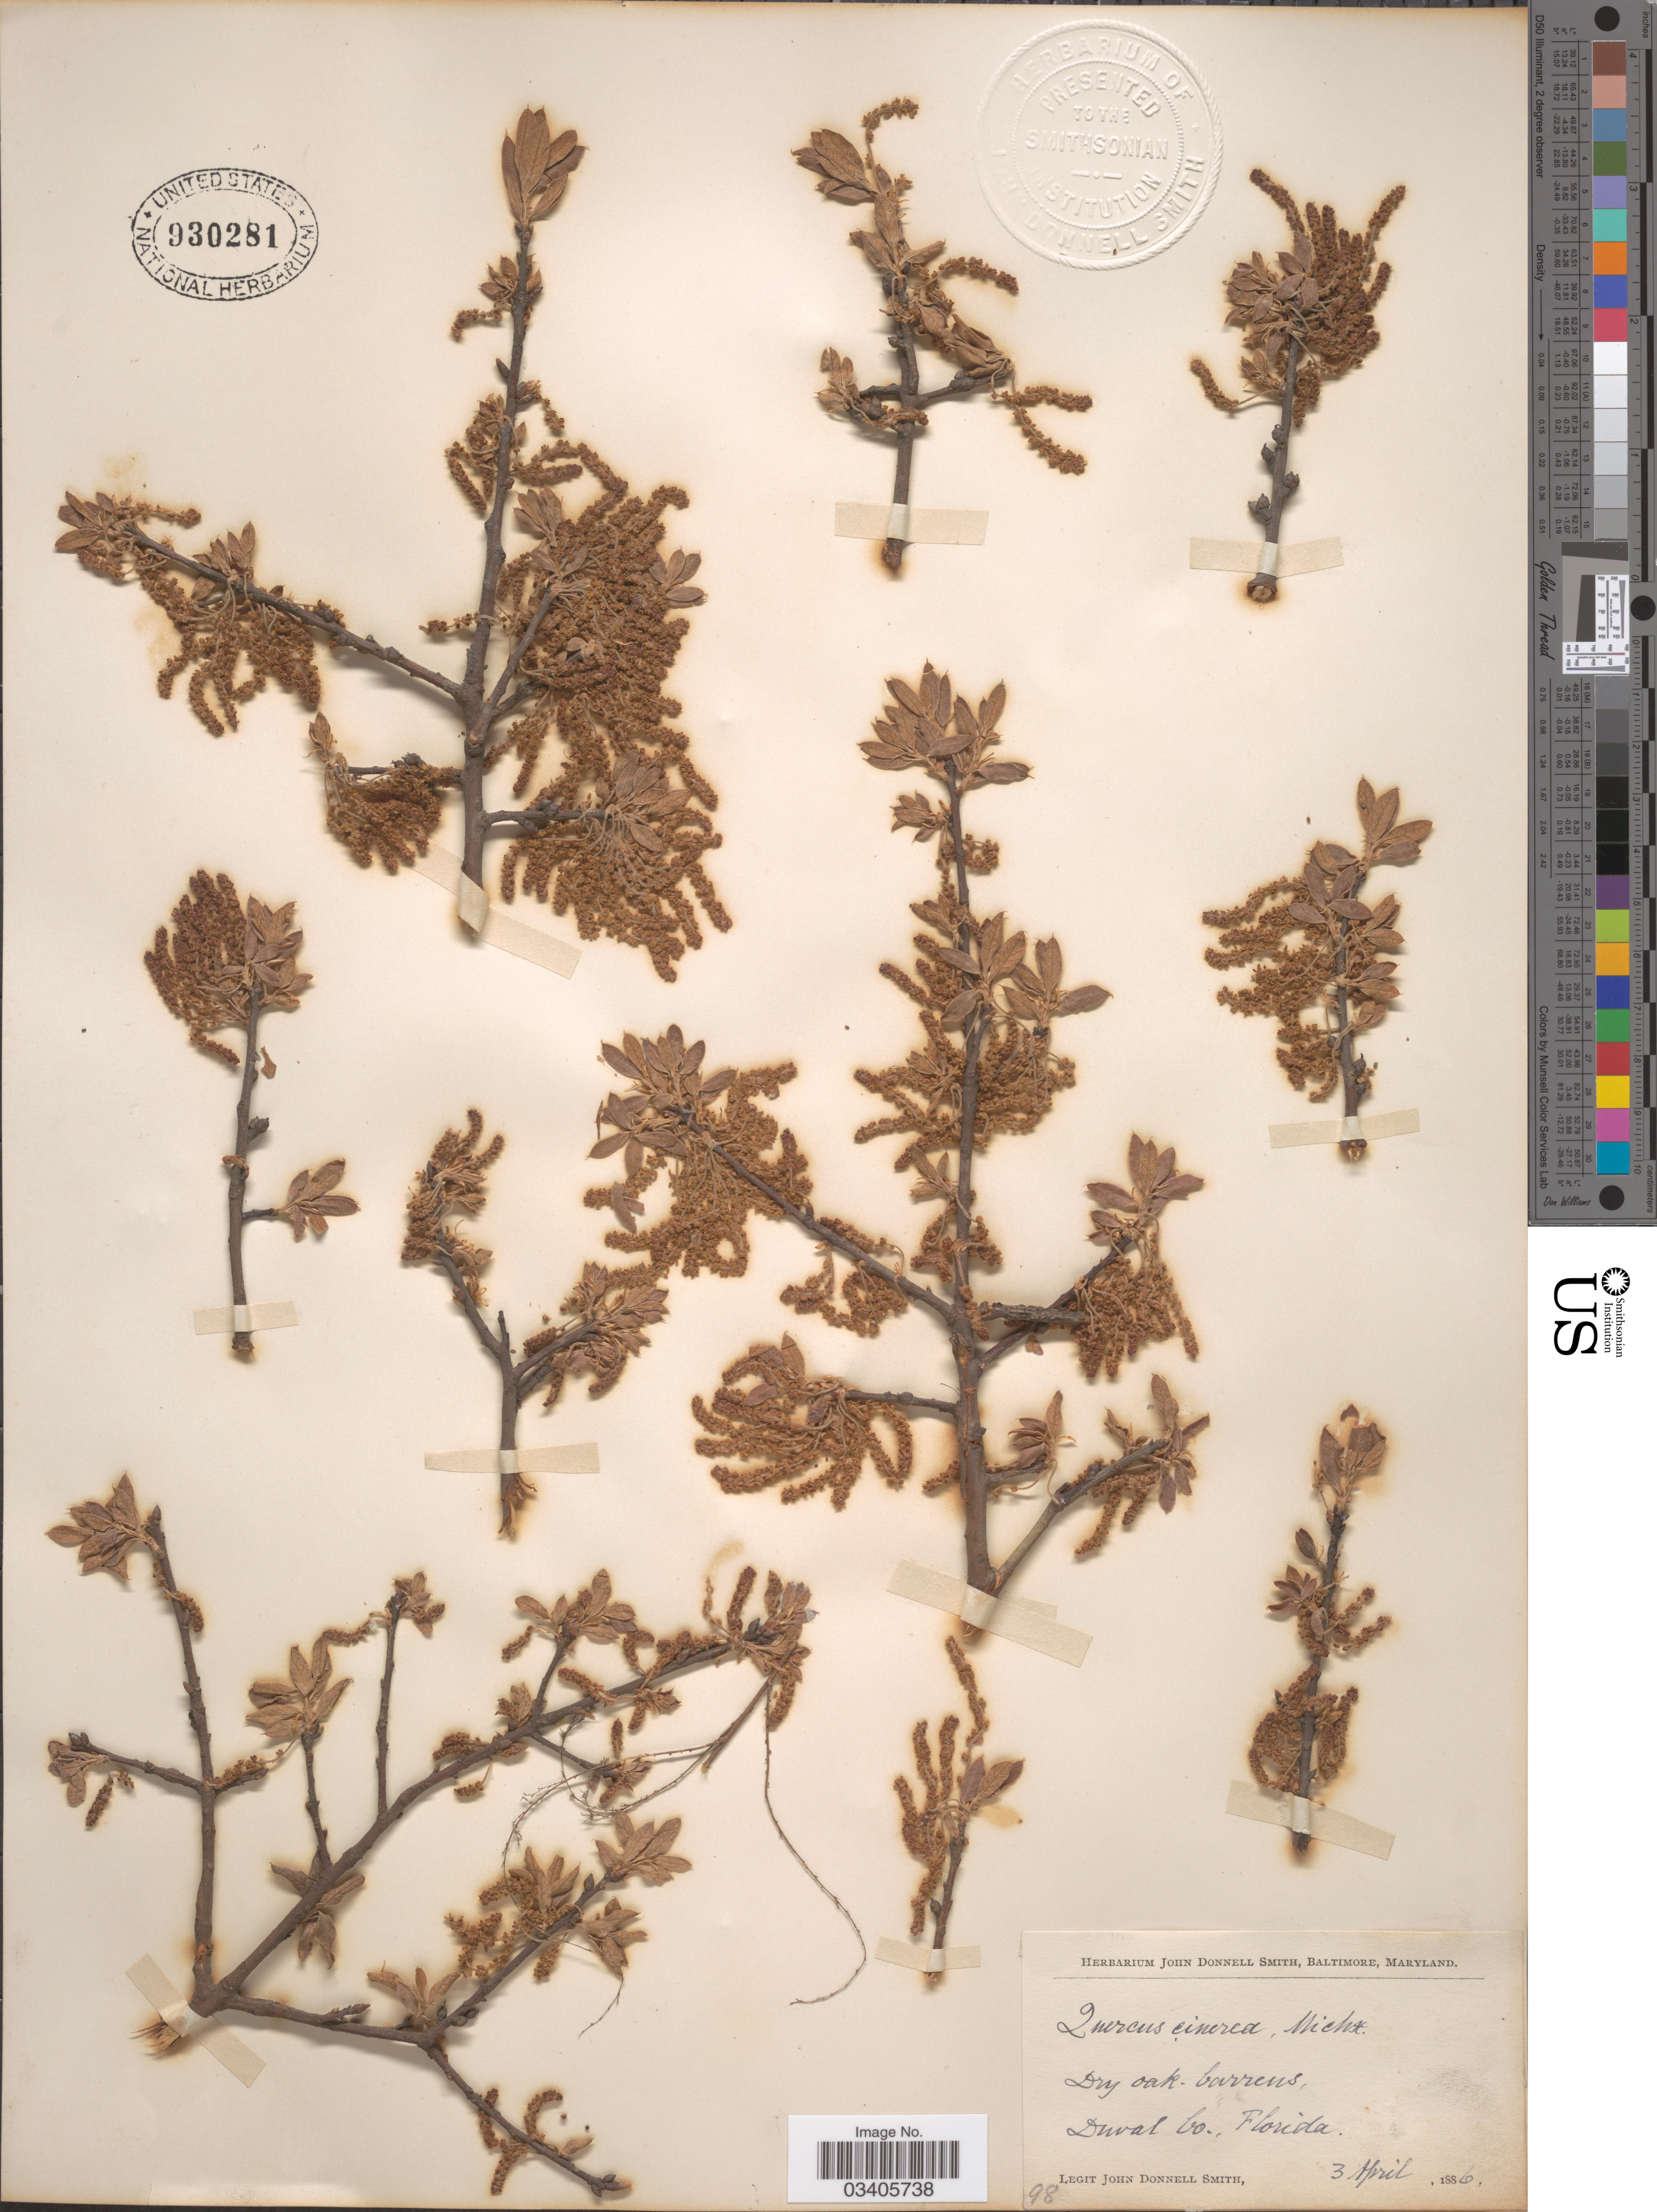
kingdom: Plantae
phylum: Tracheophyta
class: Magnoliopsida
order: Fagales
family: Fagaceae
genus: Quercus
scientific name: Quercus incana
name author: W. Bartram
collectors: J. Donnell Smith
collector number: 98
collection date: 1886-04-03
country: United States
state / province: Florida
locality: Dry oak barrens, Duval Co.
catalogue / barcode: US 930281